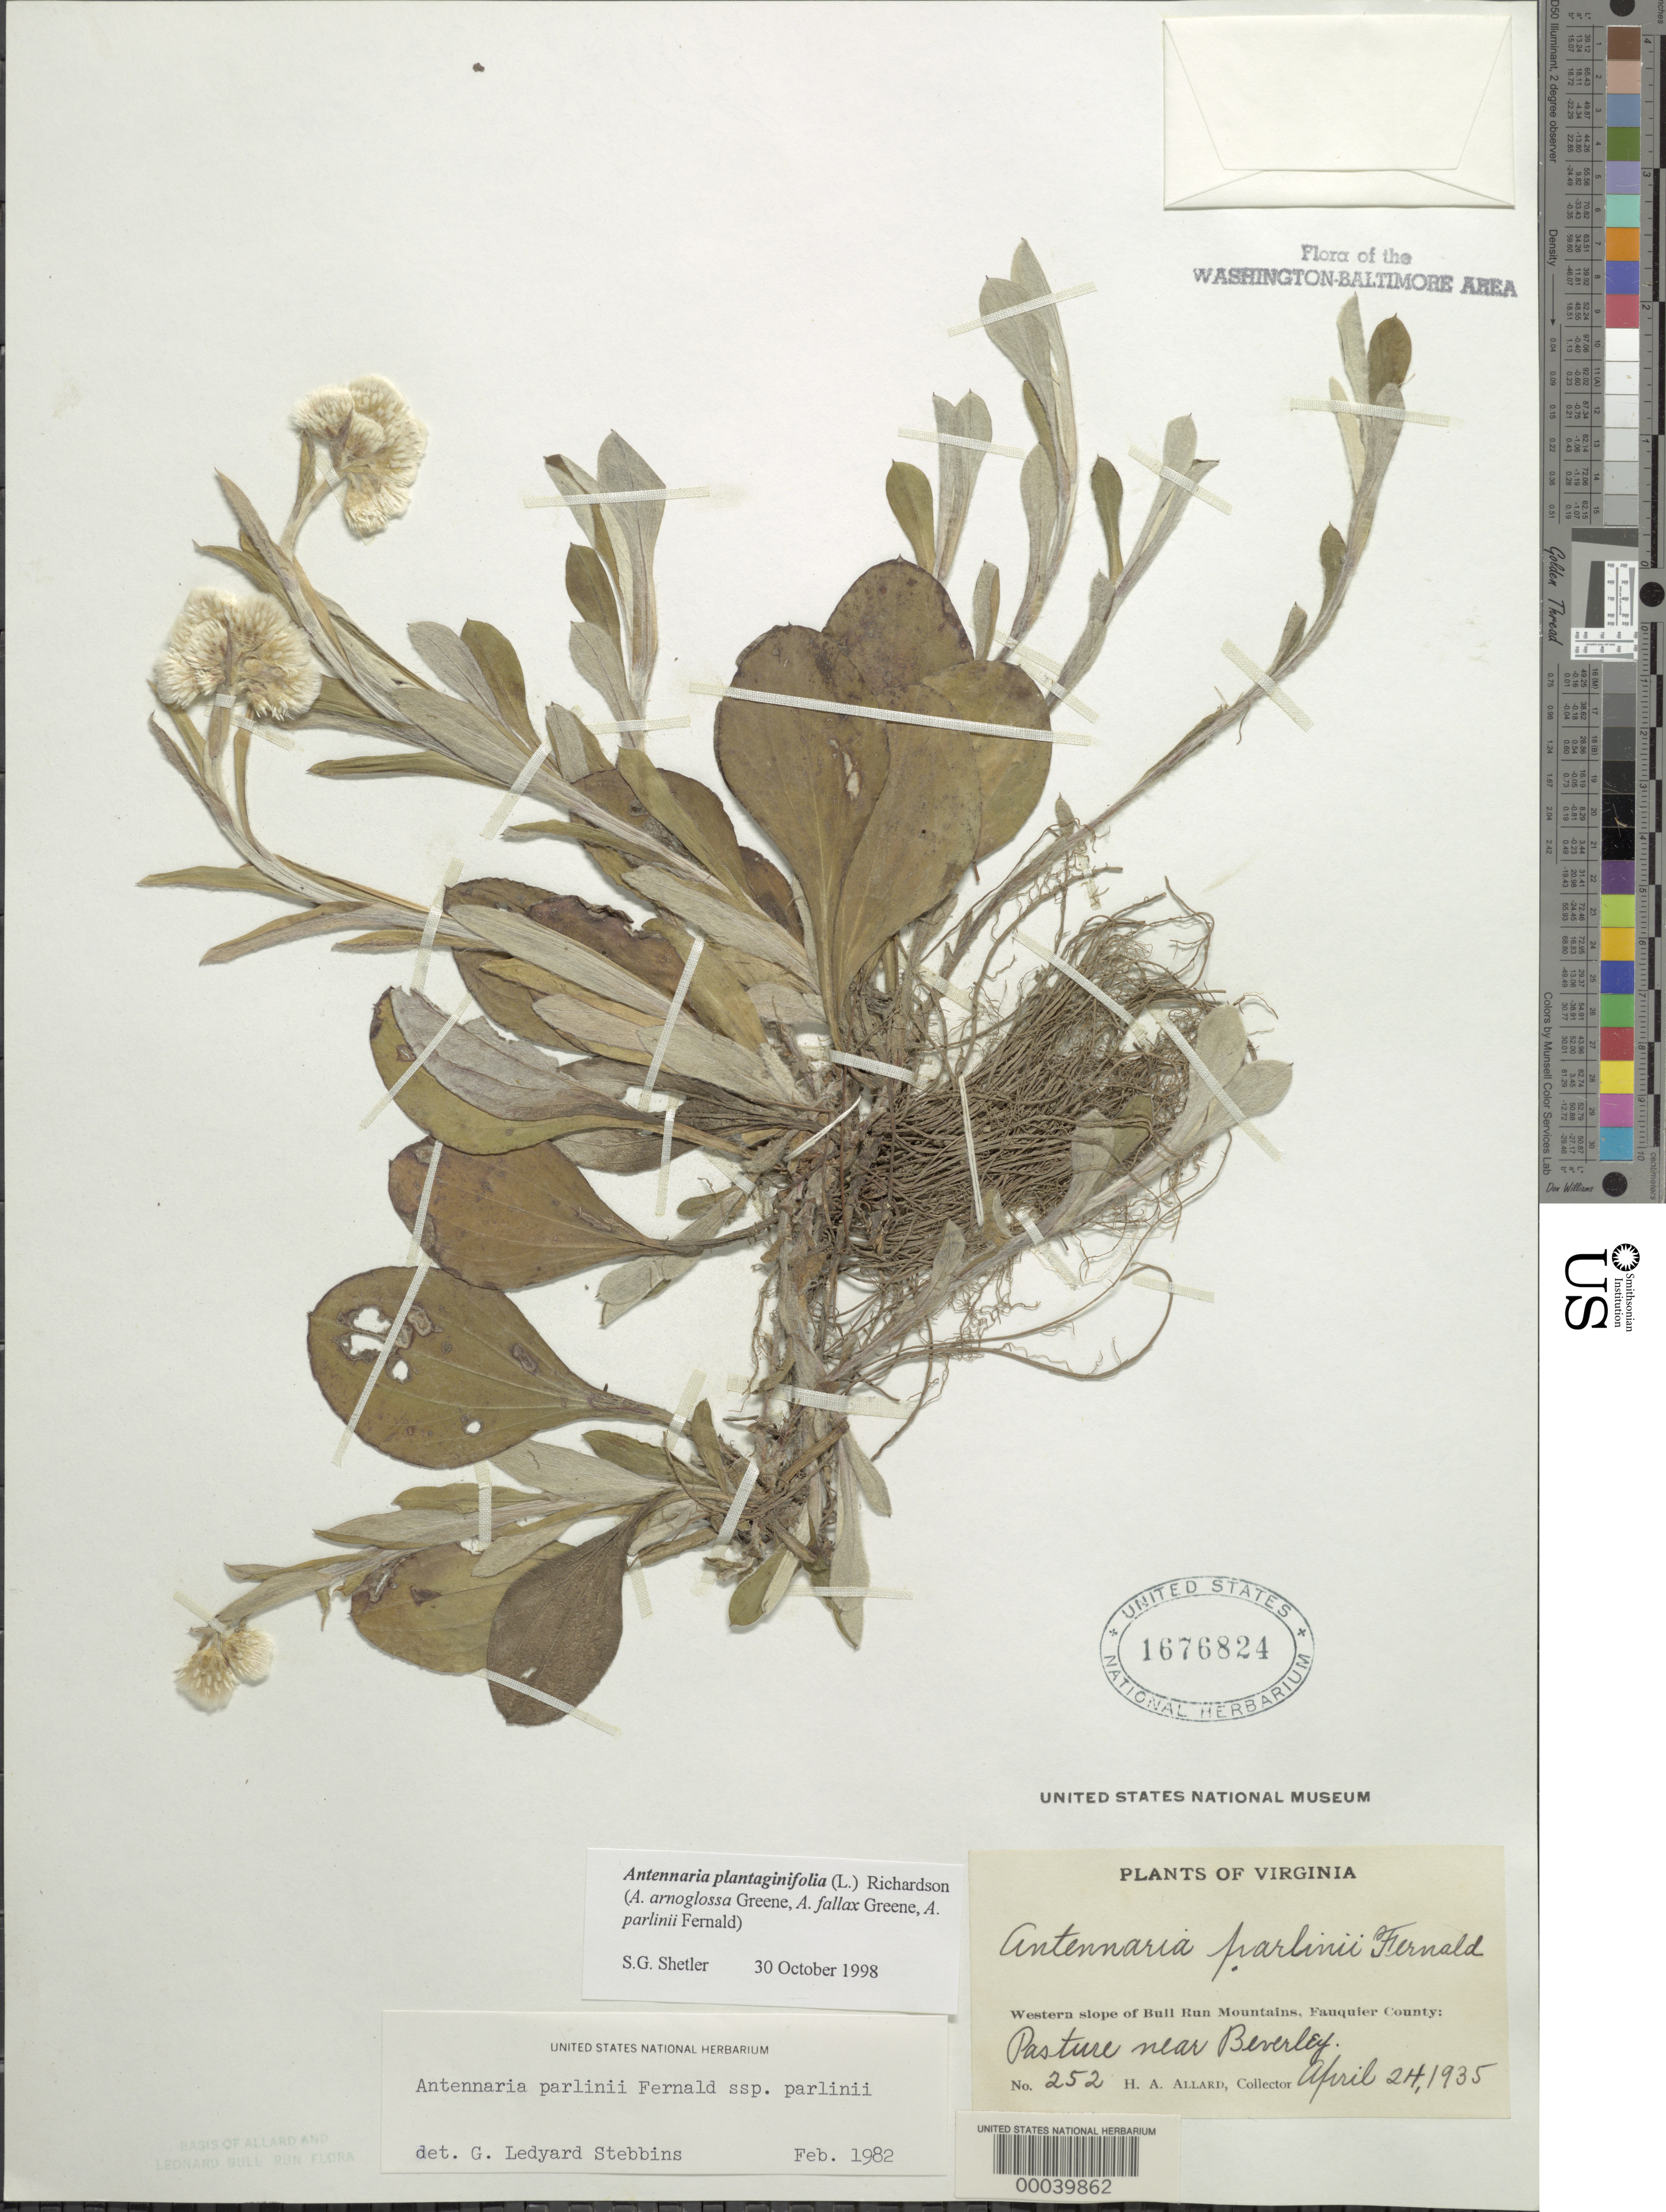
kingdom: Plantae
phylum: Tracheophyta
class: Magnoliopsida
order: Asterales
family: Asteraceae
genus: Antennaria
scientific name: Antennaria plantaginifolia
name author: (L.) Richardson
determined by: Stebbins, G. L.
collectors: H. A. Allard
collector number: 2525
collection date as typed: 24 Apr 1935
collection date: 1935-04-24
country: United States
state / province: Virginia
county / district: Fauquier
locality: Near Beverley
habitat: Pasture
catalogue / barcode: US 1676824